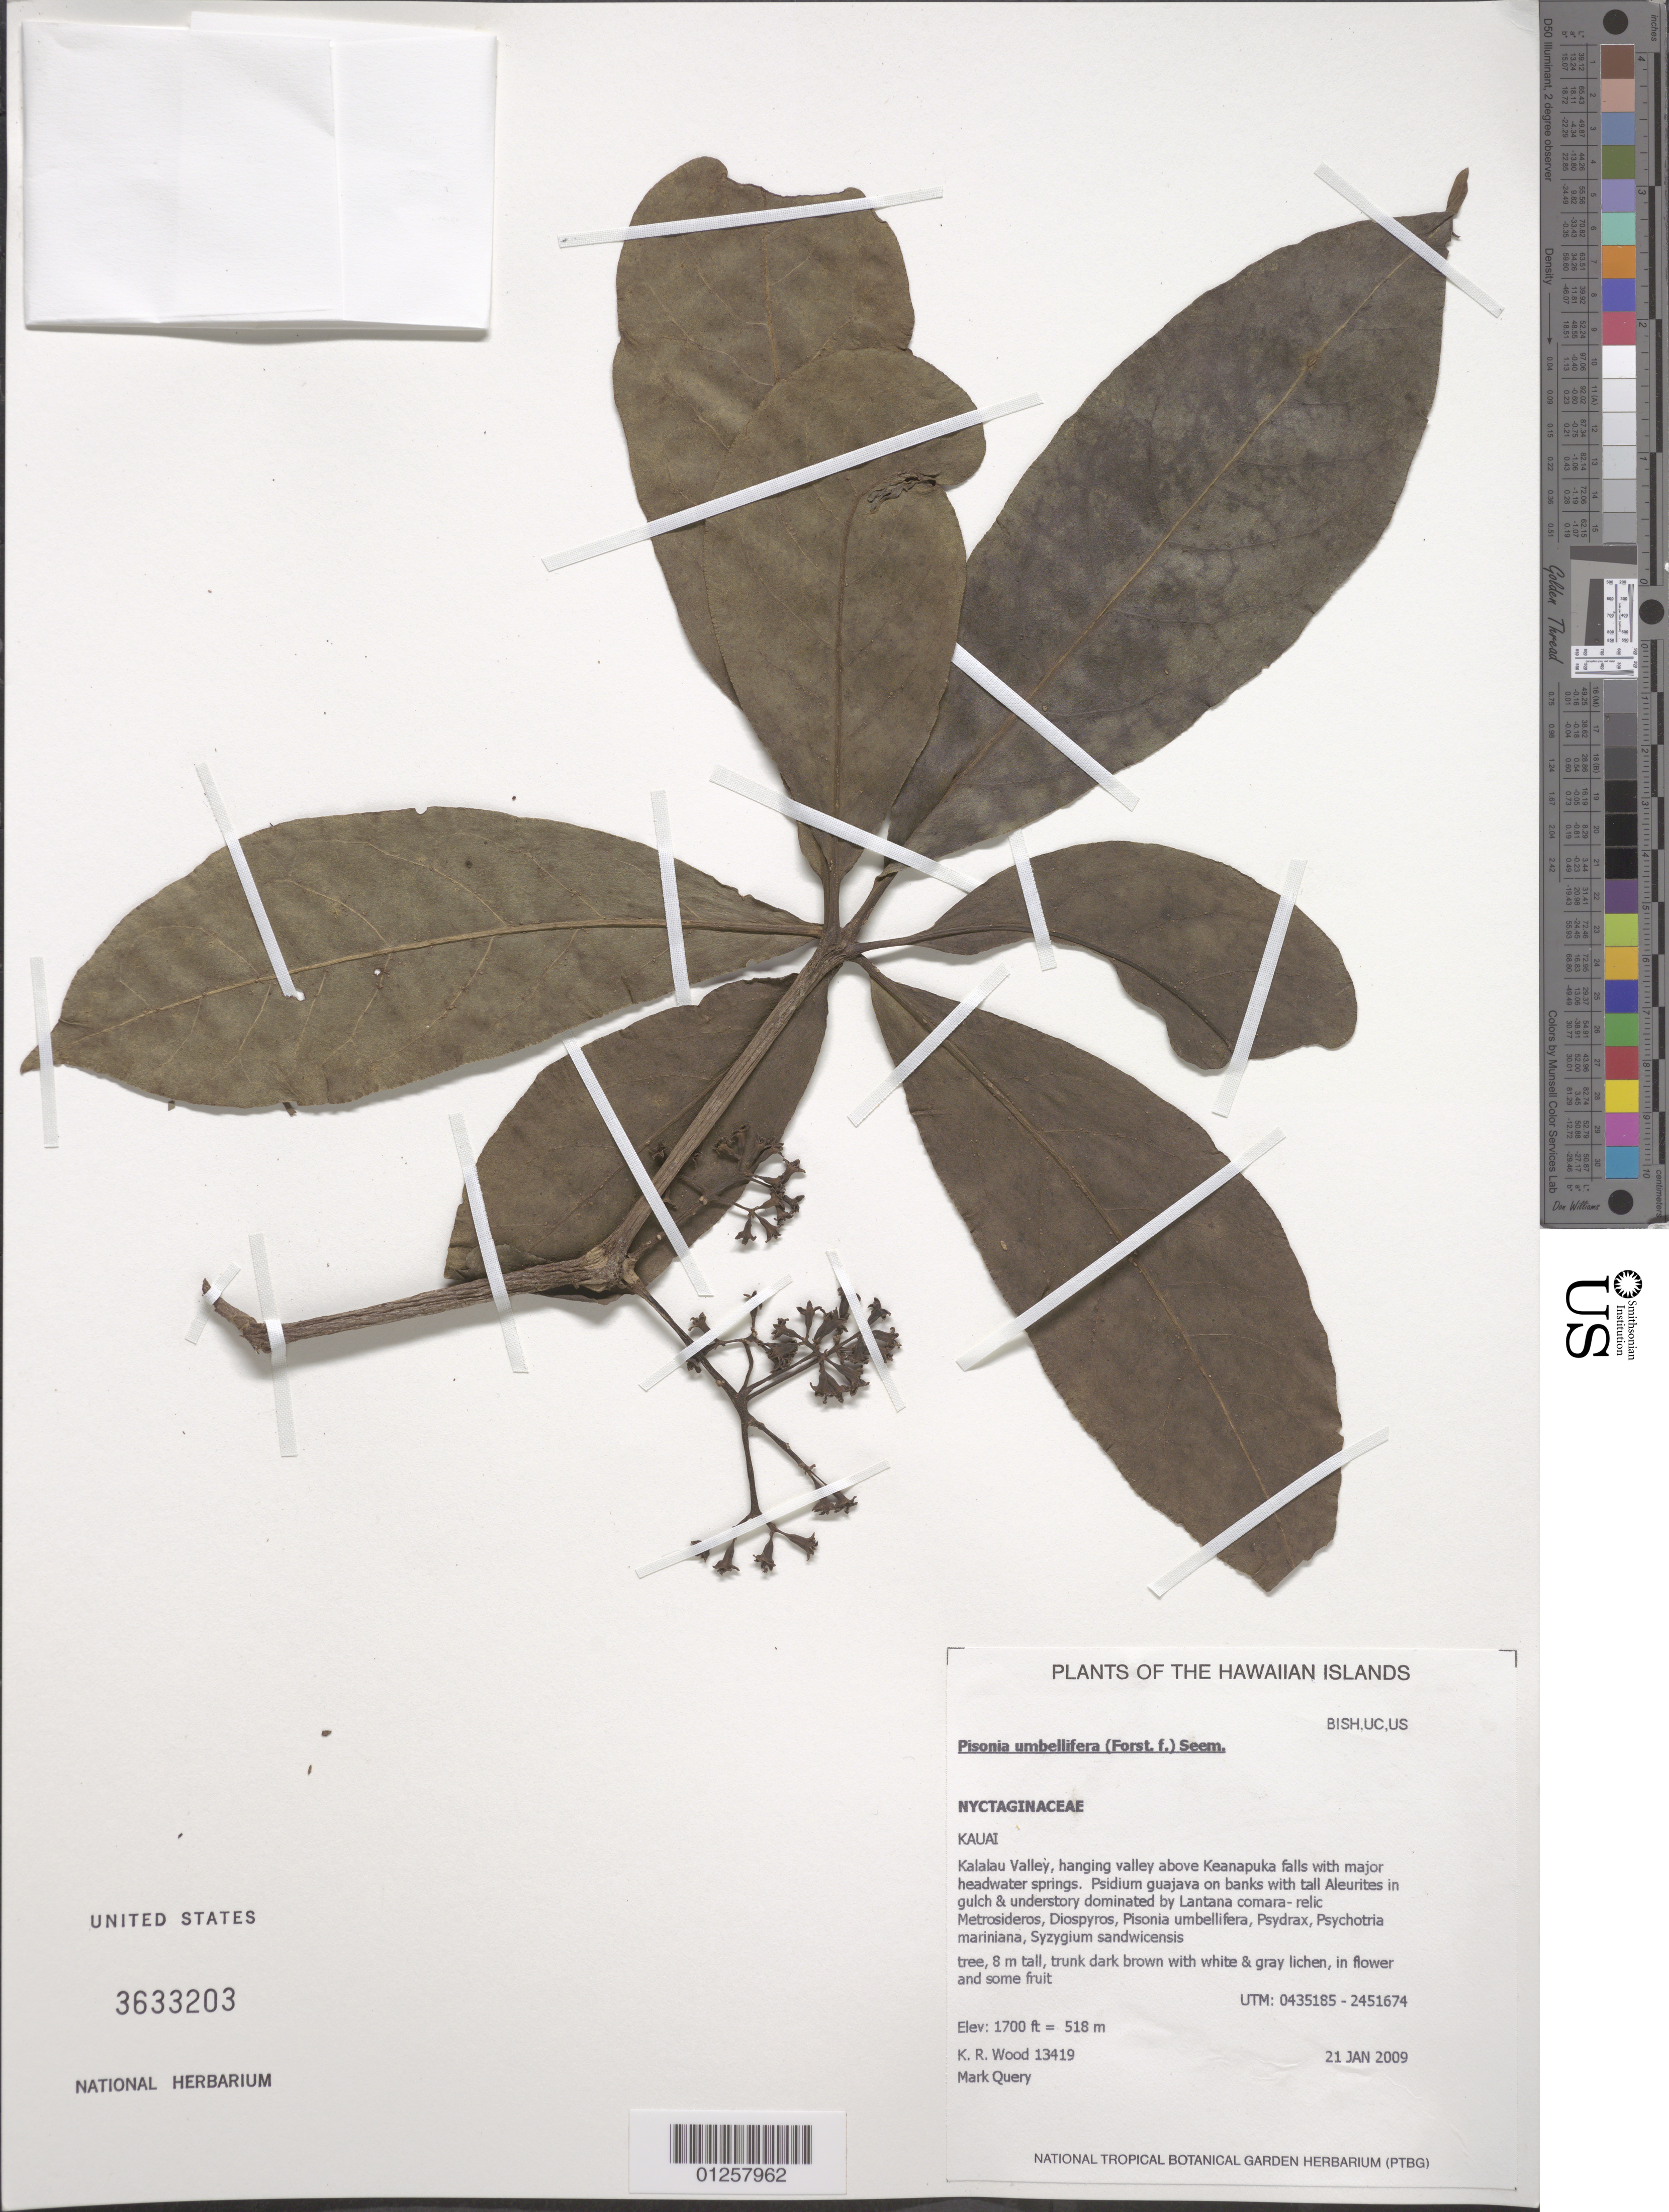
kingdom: Plantae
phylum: Tracheophyta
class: Magnoliopsida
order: Caryophyllales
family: Nyctaginaceae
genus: Ceodes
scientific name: Ceodes umbellifera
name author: J.R. Forst. & G. Forst.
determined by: Wagner, W. L., (BOT), Smithsonian Institution - National Museum of Natural History (UNITED STATES)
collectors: K. R. Wood & M. Query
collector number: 13419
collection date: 2009-01-21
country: United States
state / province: Hawaii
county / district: Kaui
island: Kaua'i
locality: Kalalau Valley, hanging valley above Keanapuka falls with major headwater springs.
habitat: On banks and in gulch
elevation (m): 518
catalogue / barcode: US 3633203